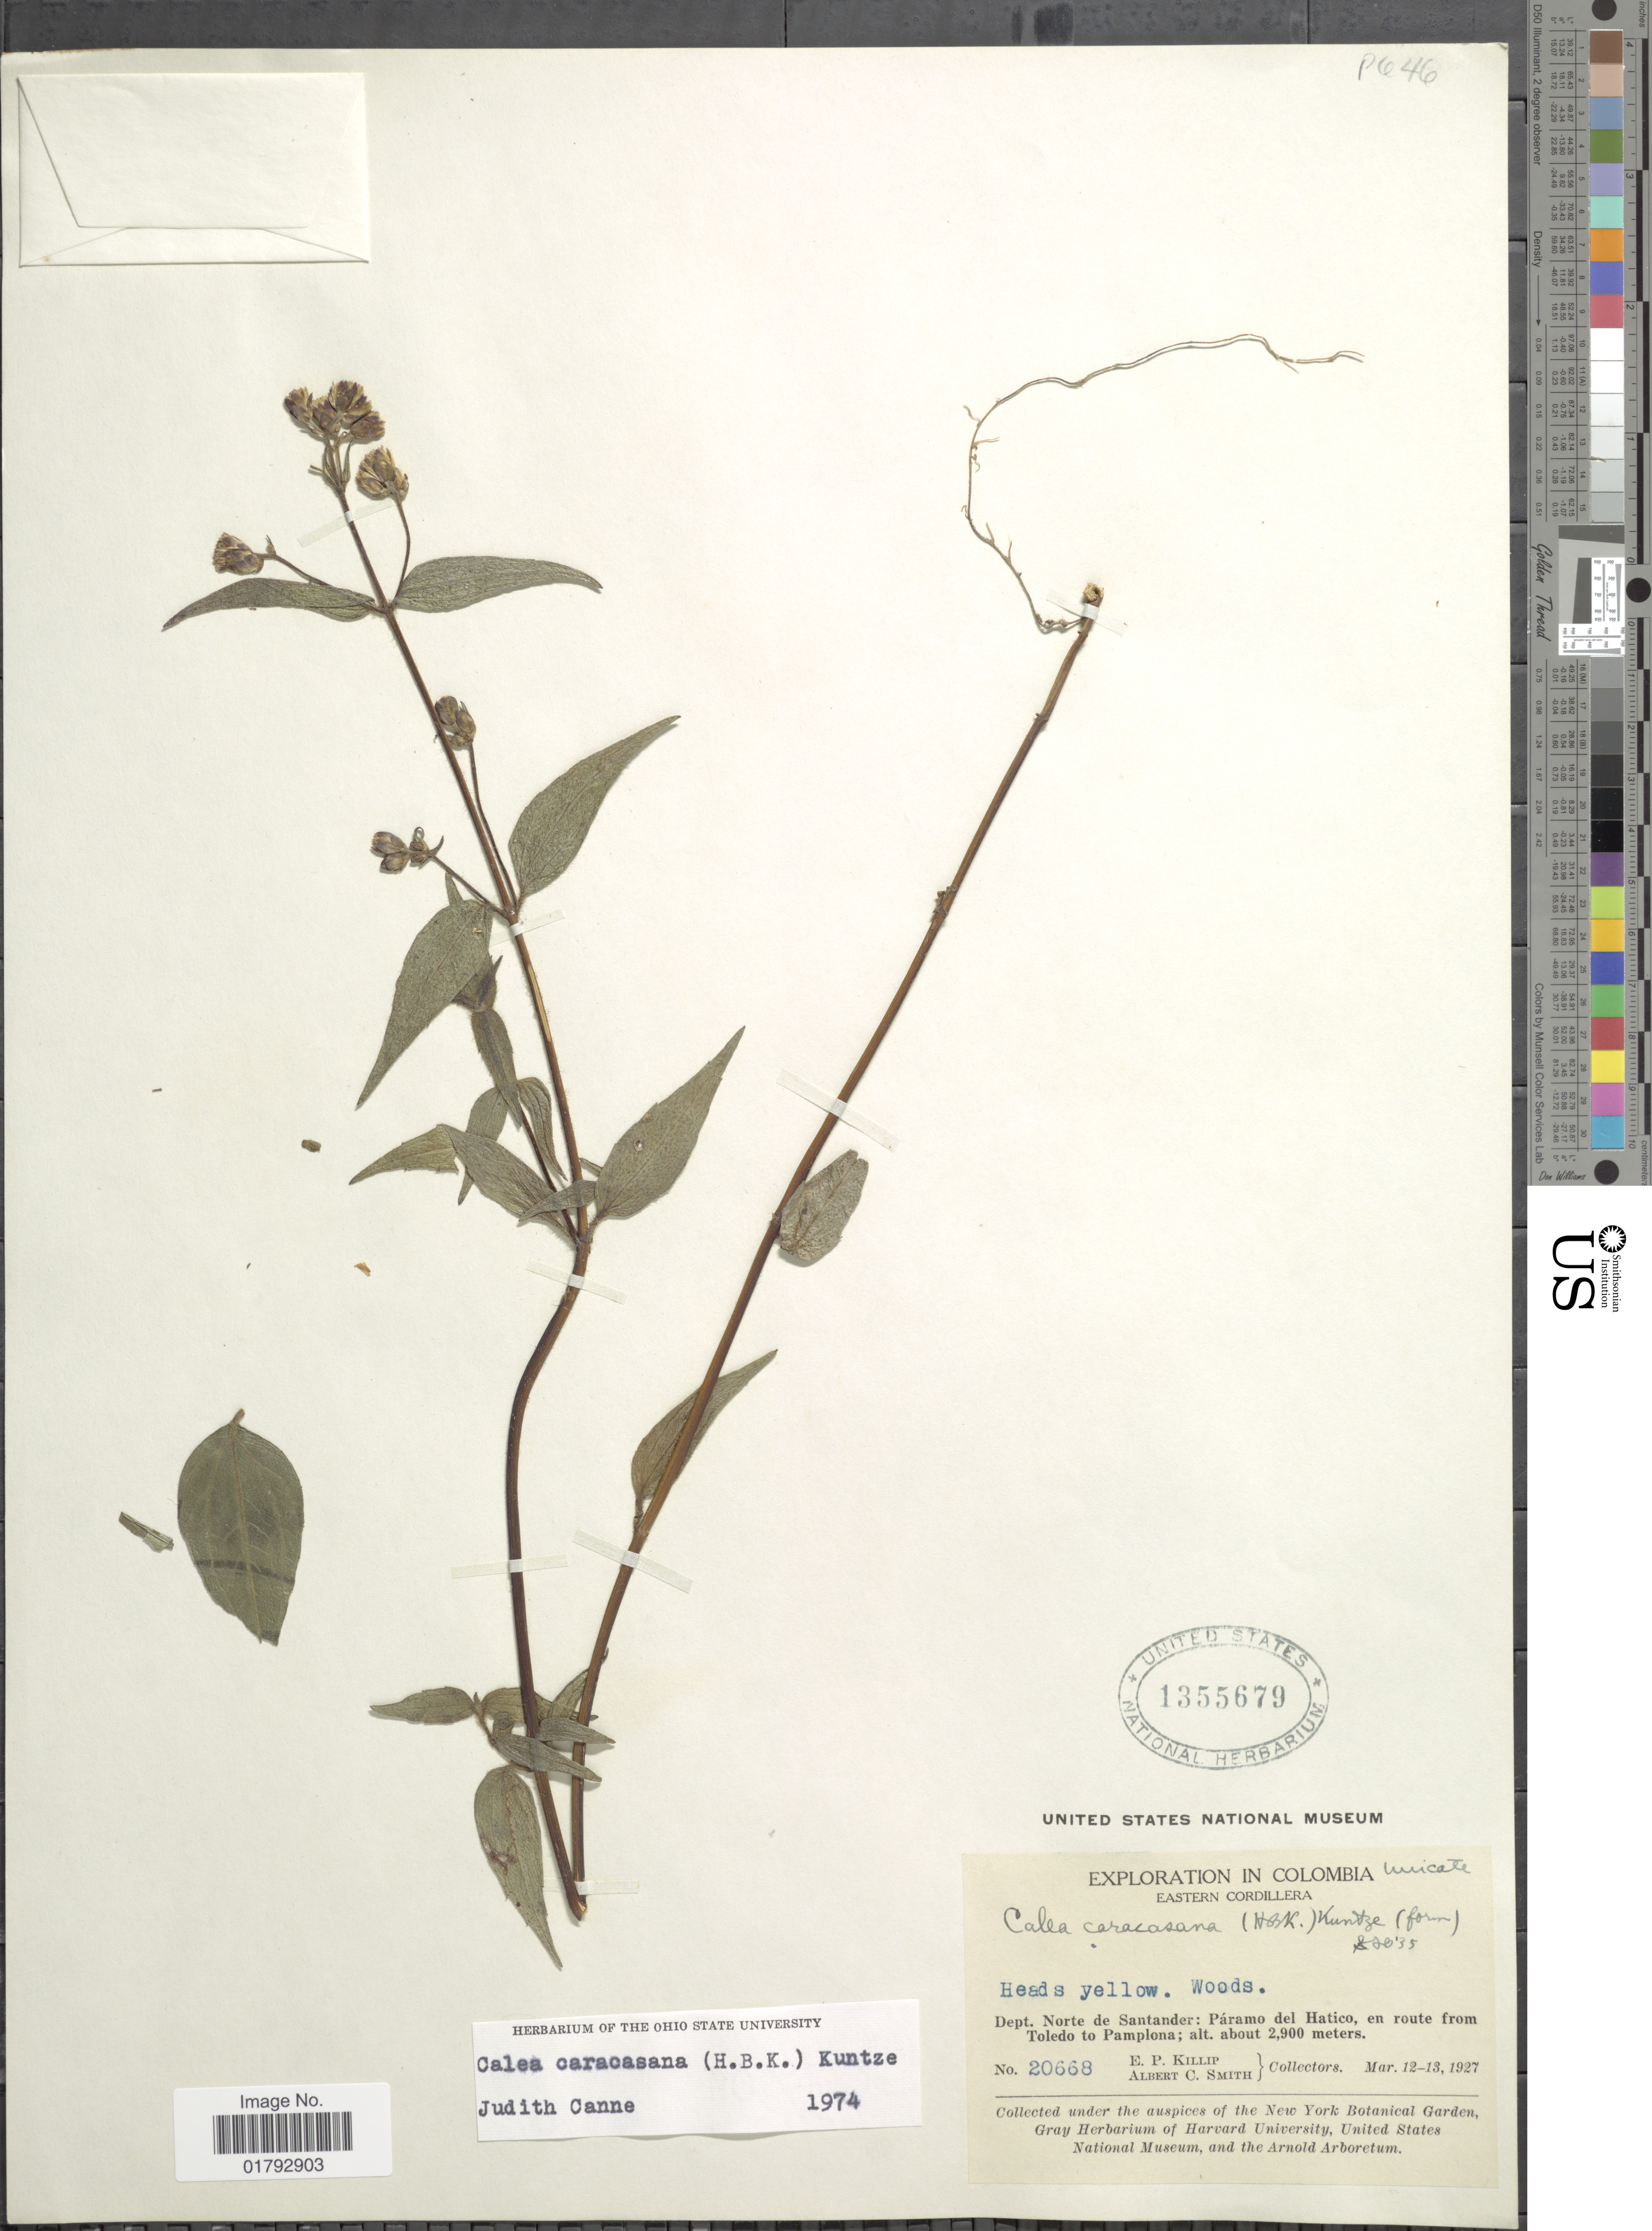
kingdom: Plantae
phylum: Tracheophyta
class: Magnoliopsida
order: Asterales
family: Asteraceae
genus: Alloispermum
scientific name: Alloispermum caracasanum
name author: (Kunth) H. Rob.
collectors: E. P. Killip & A. C. Smith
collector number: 20668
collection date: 1927-03-12/1927-03-13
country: Colombia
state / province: Norte de Santander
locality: Dept. Norte de Santander: Paramo del Hatico, en route from Toledo to Pamplona.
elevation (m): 2900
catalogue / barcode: US 1355679